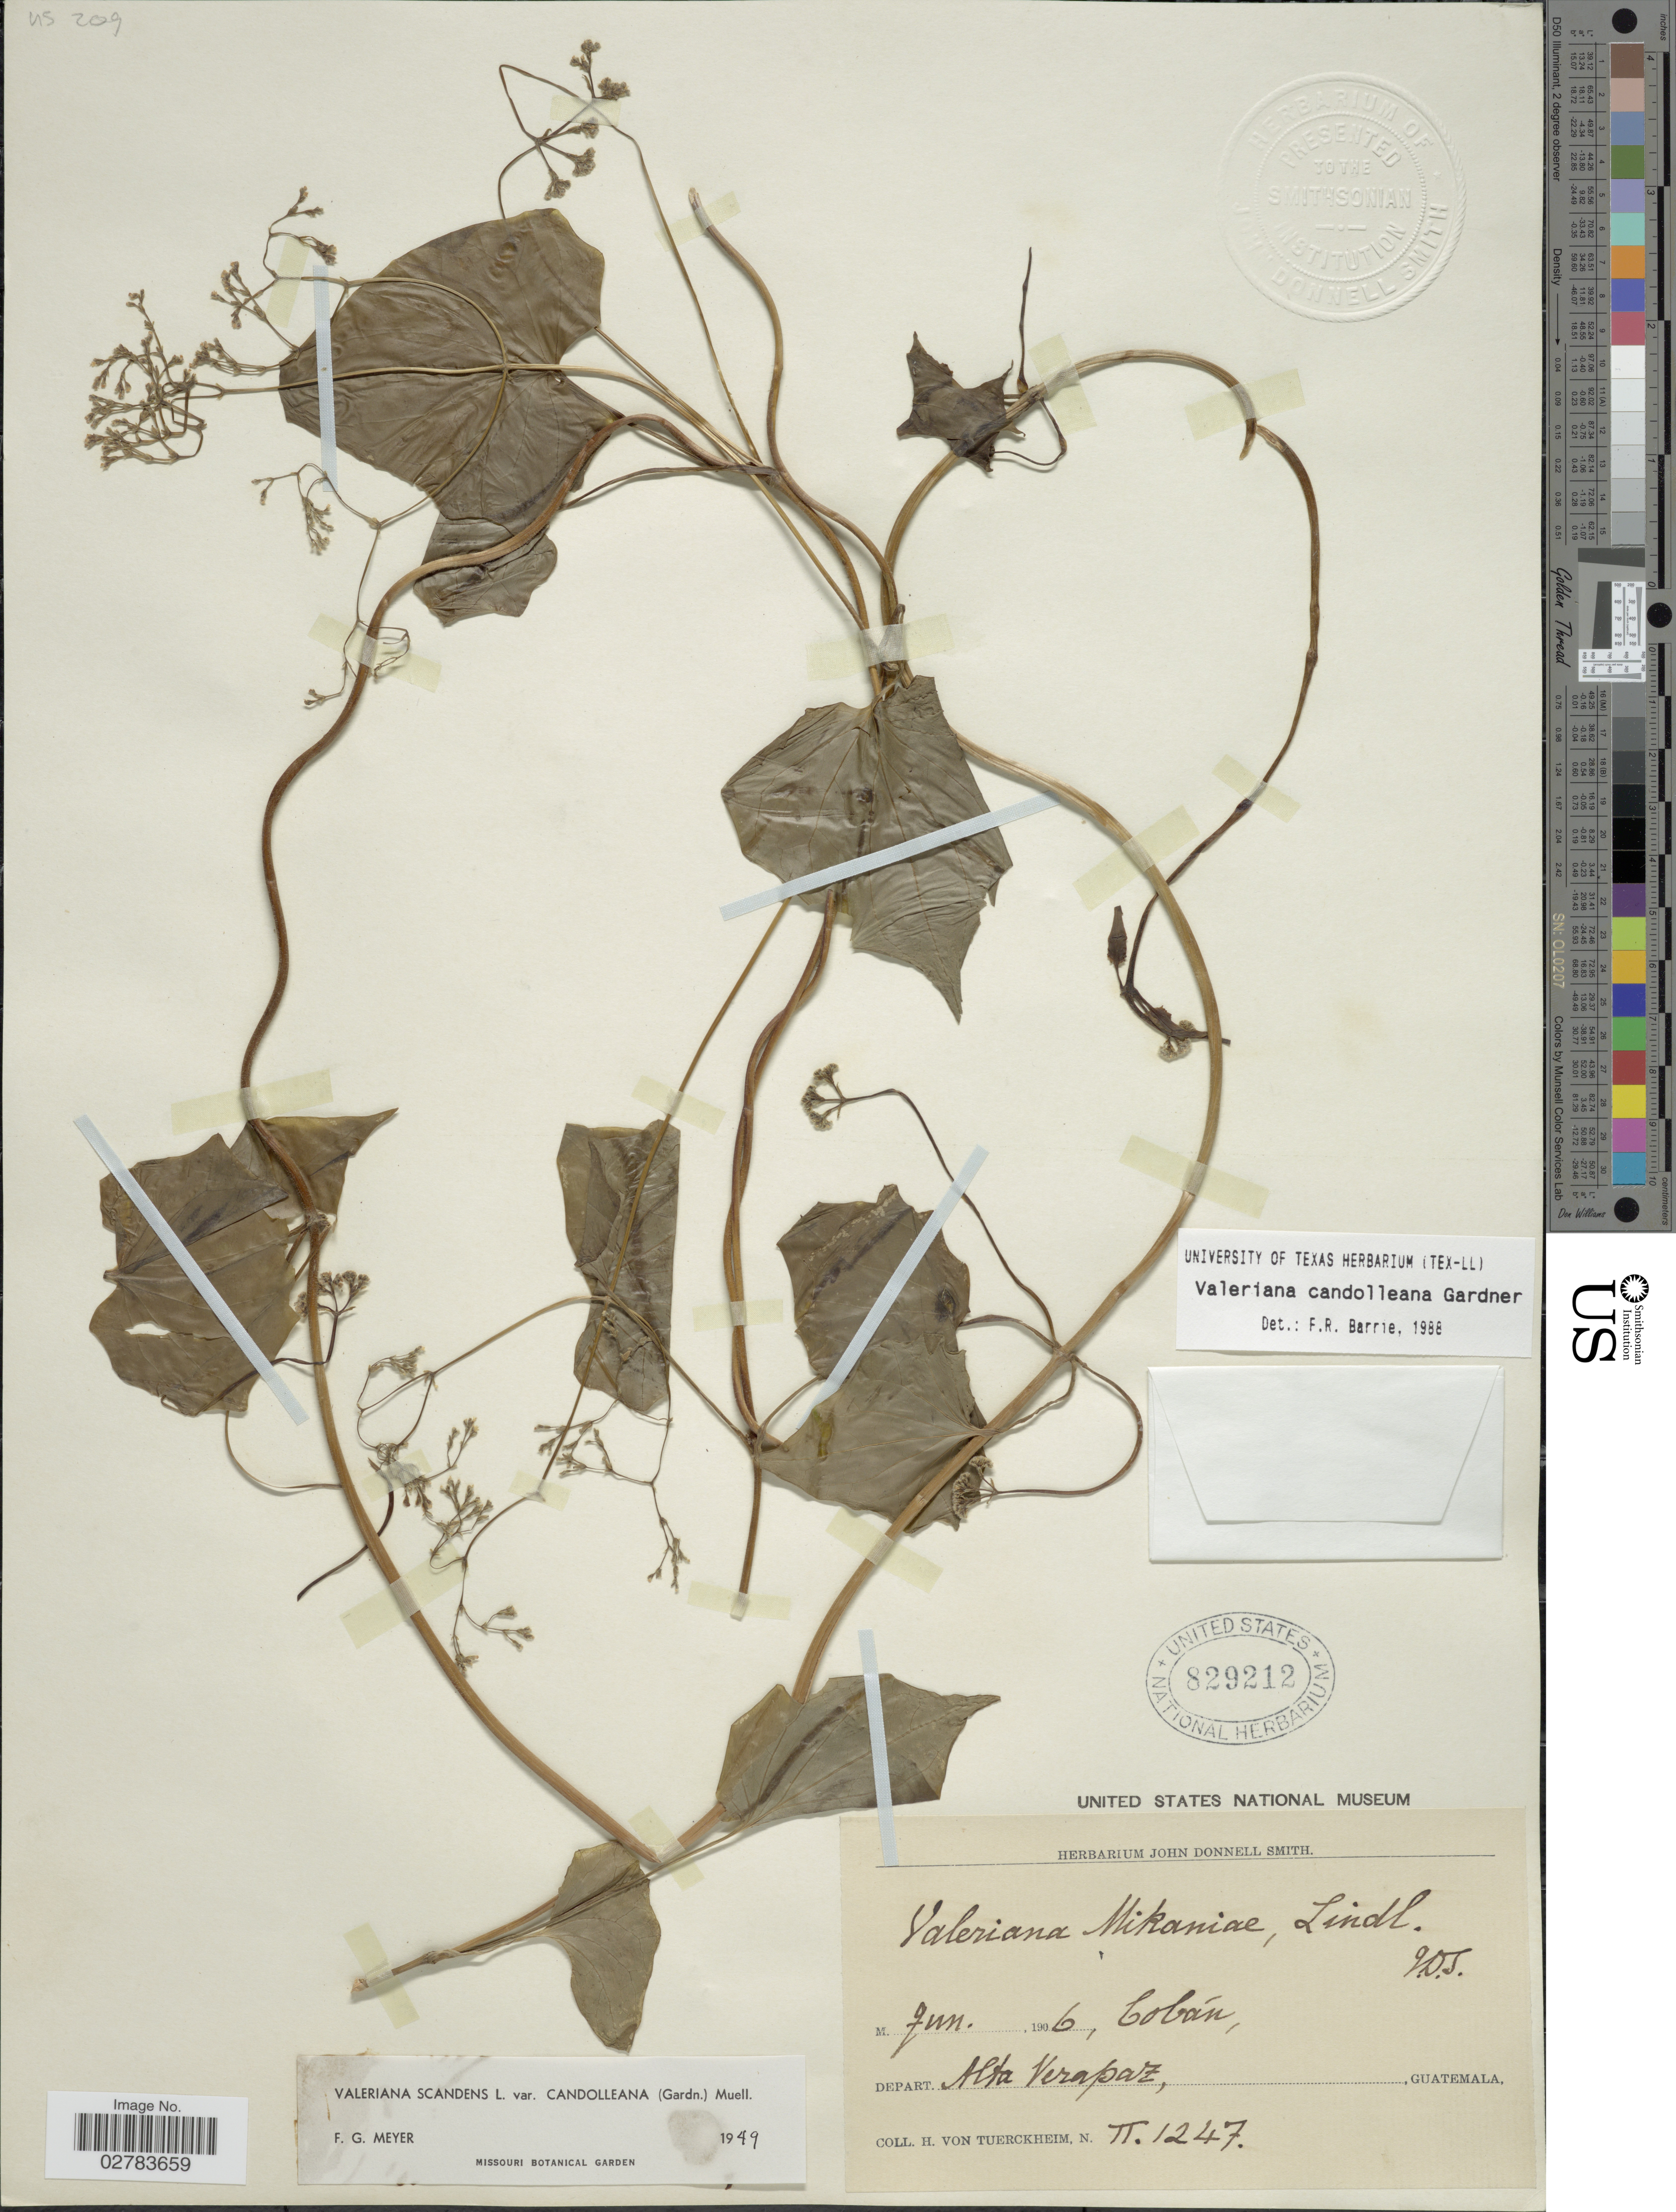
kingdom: Plantae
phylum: Tracheophyta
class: Magnoliopsida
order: Dipsacales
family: Caprifoliaceae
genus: Valeriana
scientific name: Valeriana candolleana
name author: Gardner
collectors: H. von Türckheim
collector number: II.1247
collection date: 1906-06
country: Guatemala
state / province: Alta Verapaz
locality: Cobán. Depart. Alta Verapaz.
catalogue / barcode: US 829212